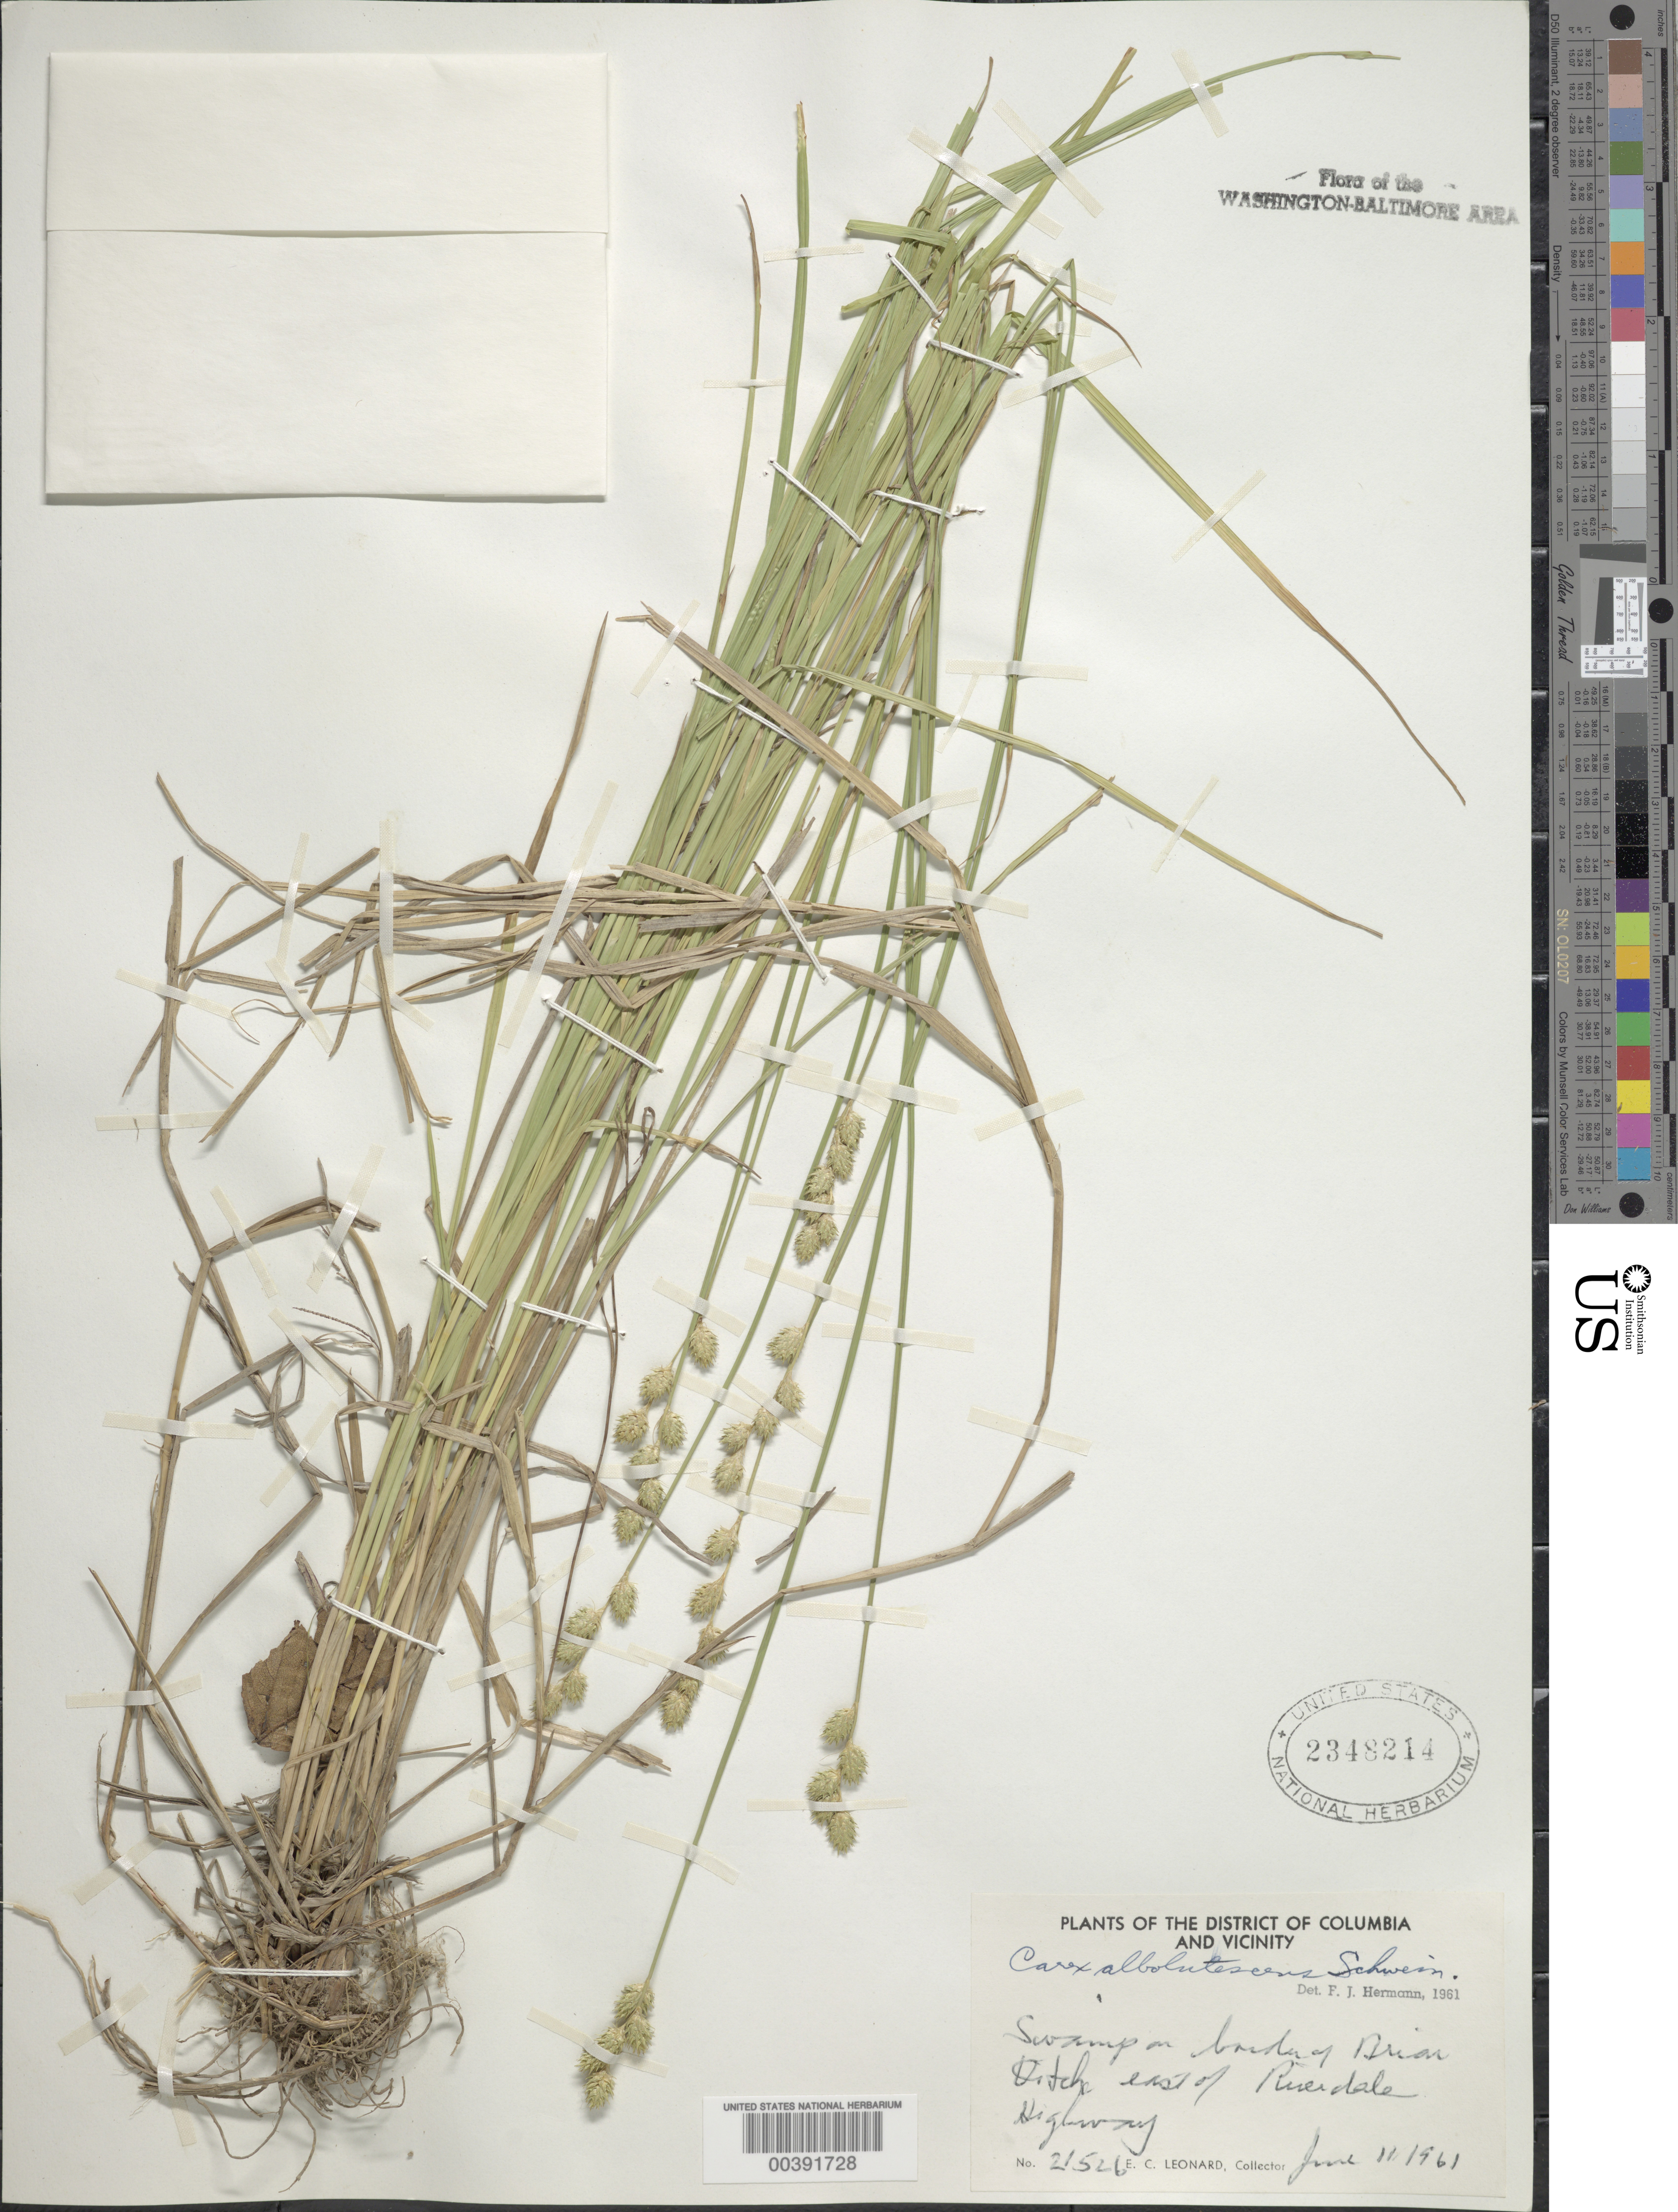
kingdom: Plantae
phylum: Tracheophyta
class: Liliopsida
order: Poales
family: Cyperaceae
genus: Carex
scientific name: Carex albolutescens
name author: Schwein.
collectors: E. C. Leonard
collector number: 21526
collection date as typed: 11 Jun 1961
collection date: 1961-06-11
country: United States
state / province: Maryland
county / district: Prince George's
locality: Briar Ditch, east of Riverdale Road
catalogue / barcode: US 2348214